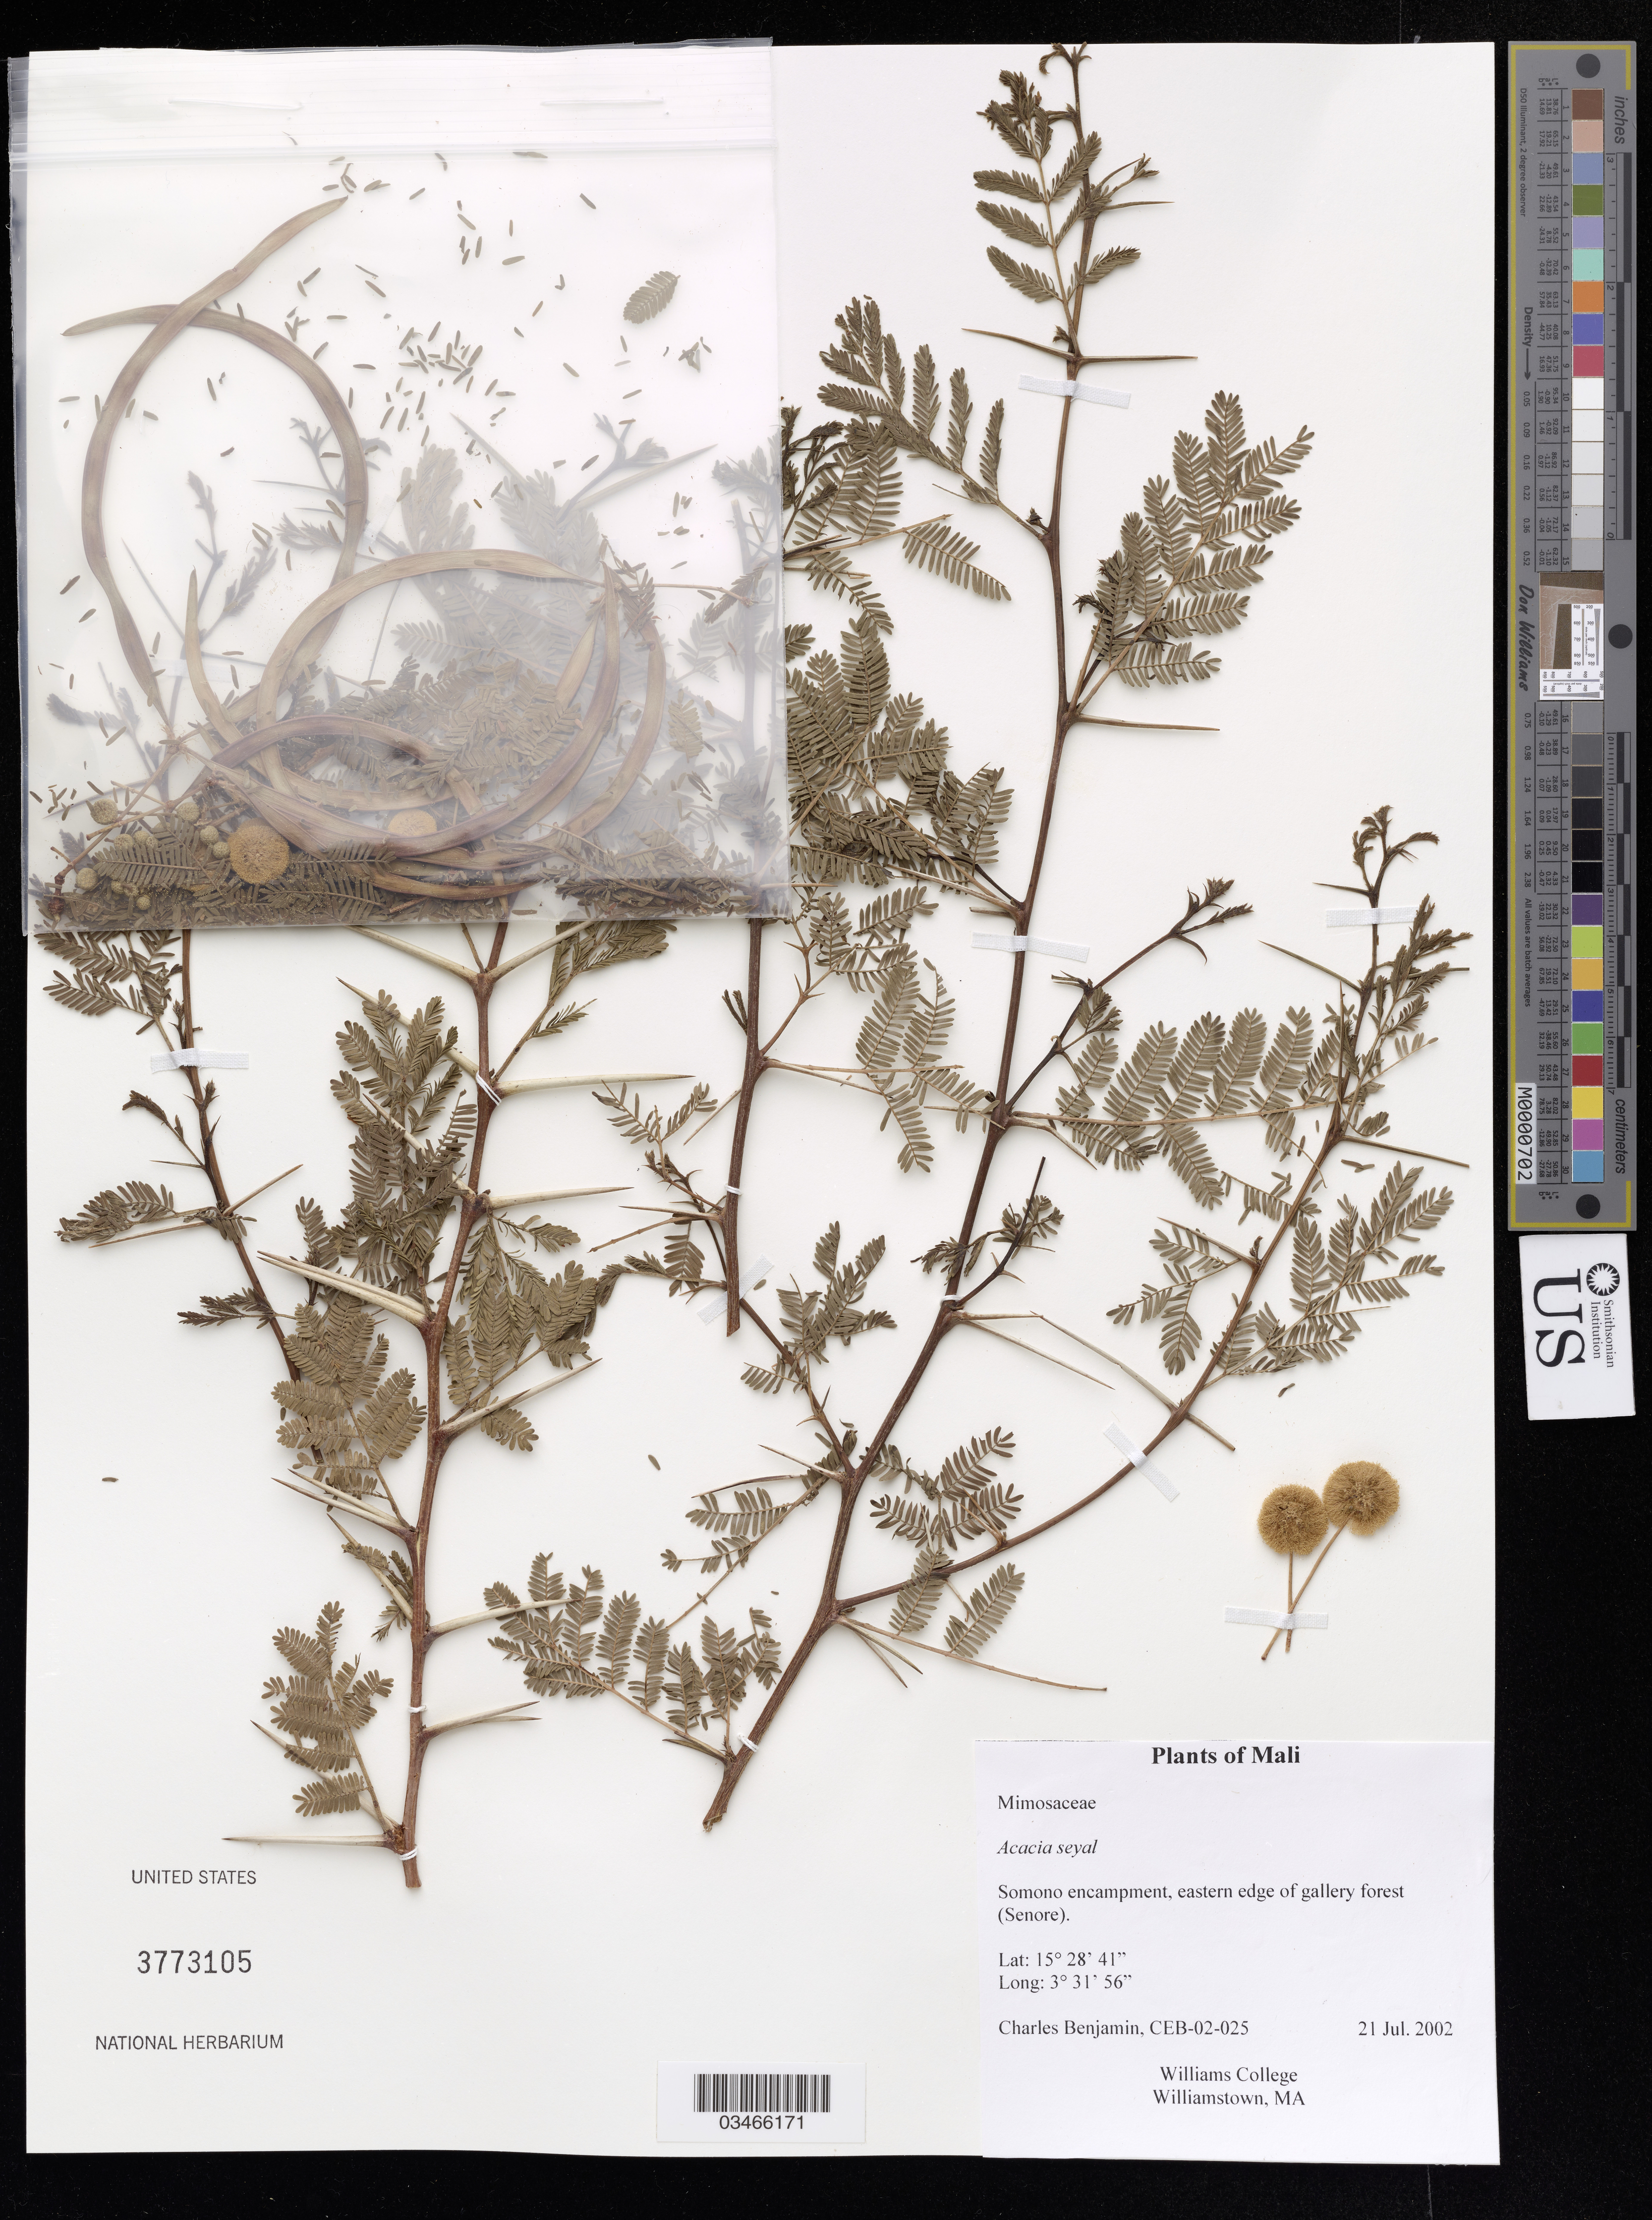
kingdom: Plantae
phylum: Tracheophyta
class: Magnoliopsida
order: Fabales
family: Fabaceae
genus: Acacia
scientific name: Acacia seyal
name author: Delile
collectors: C. Benjamin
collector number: CEB-02-025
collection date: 2002-07-21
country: Mali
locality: Somono encampment, eastern edge of gallery forest (Senore).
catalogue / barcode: US 3773105